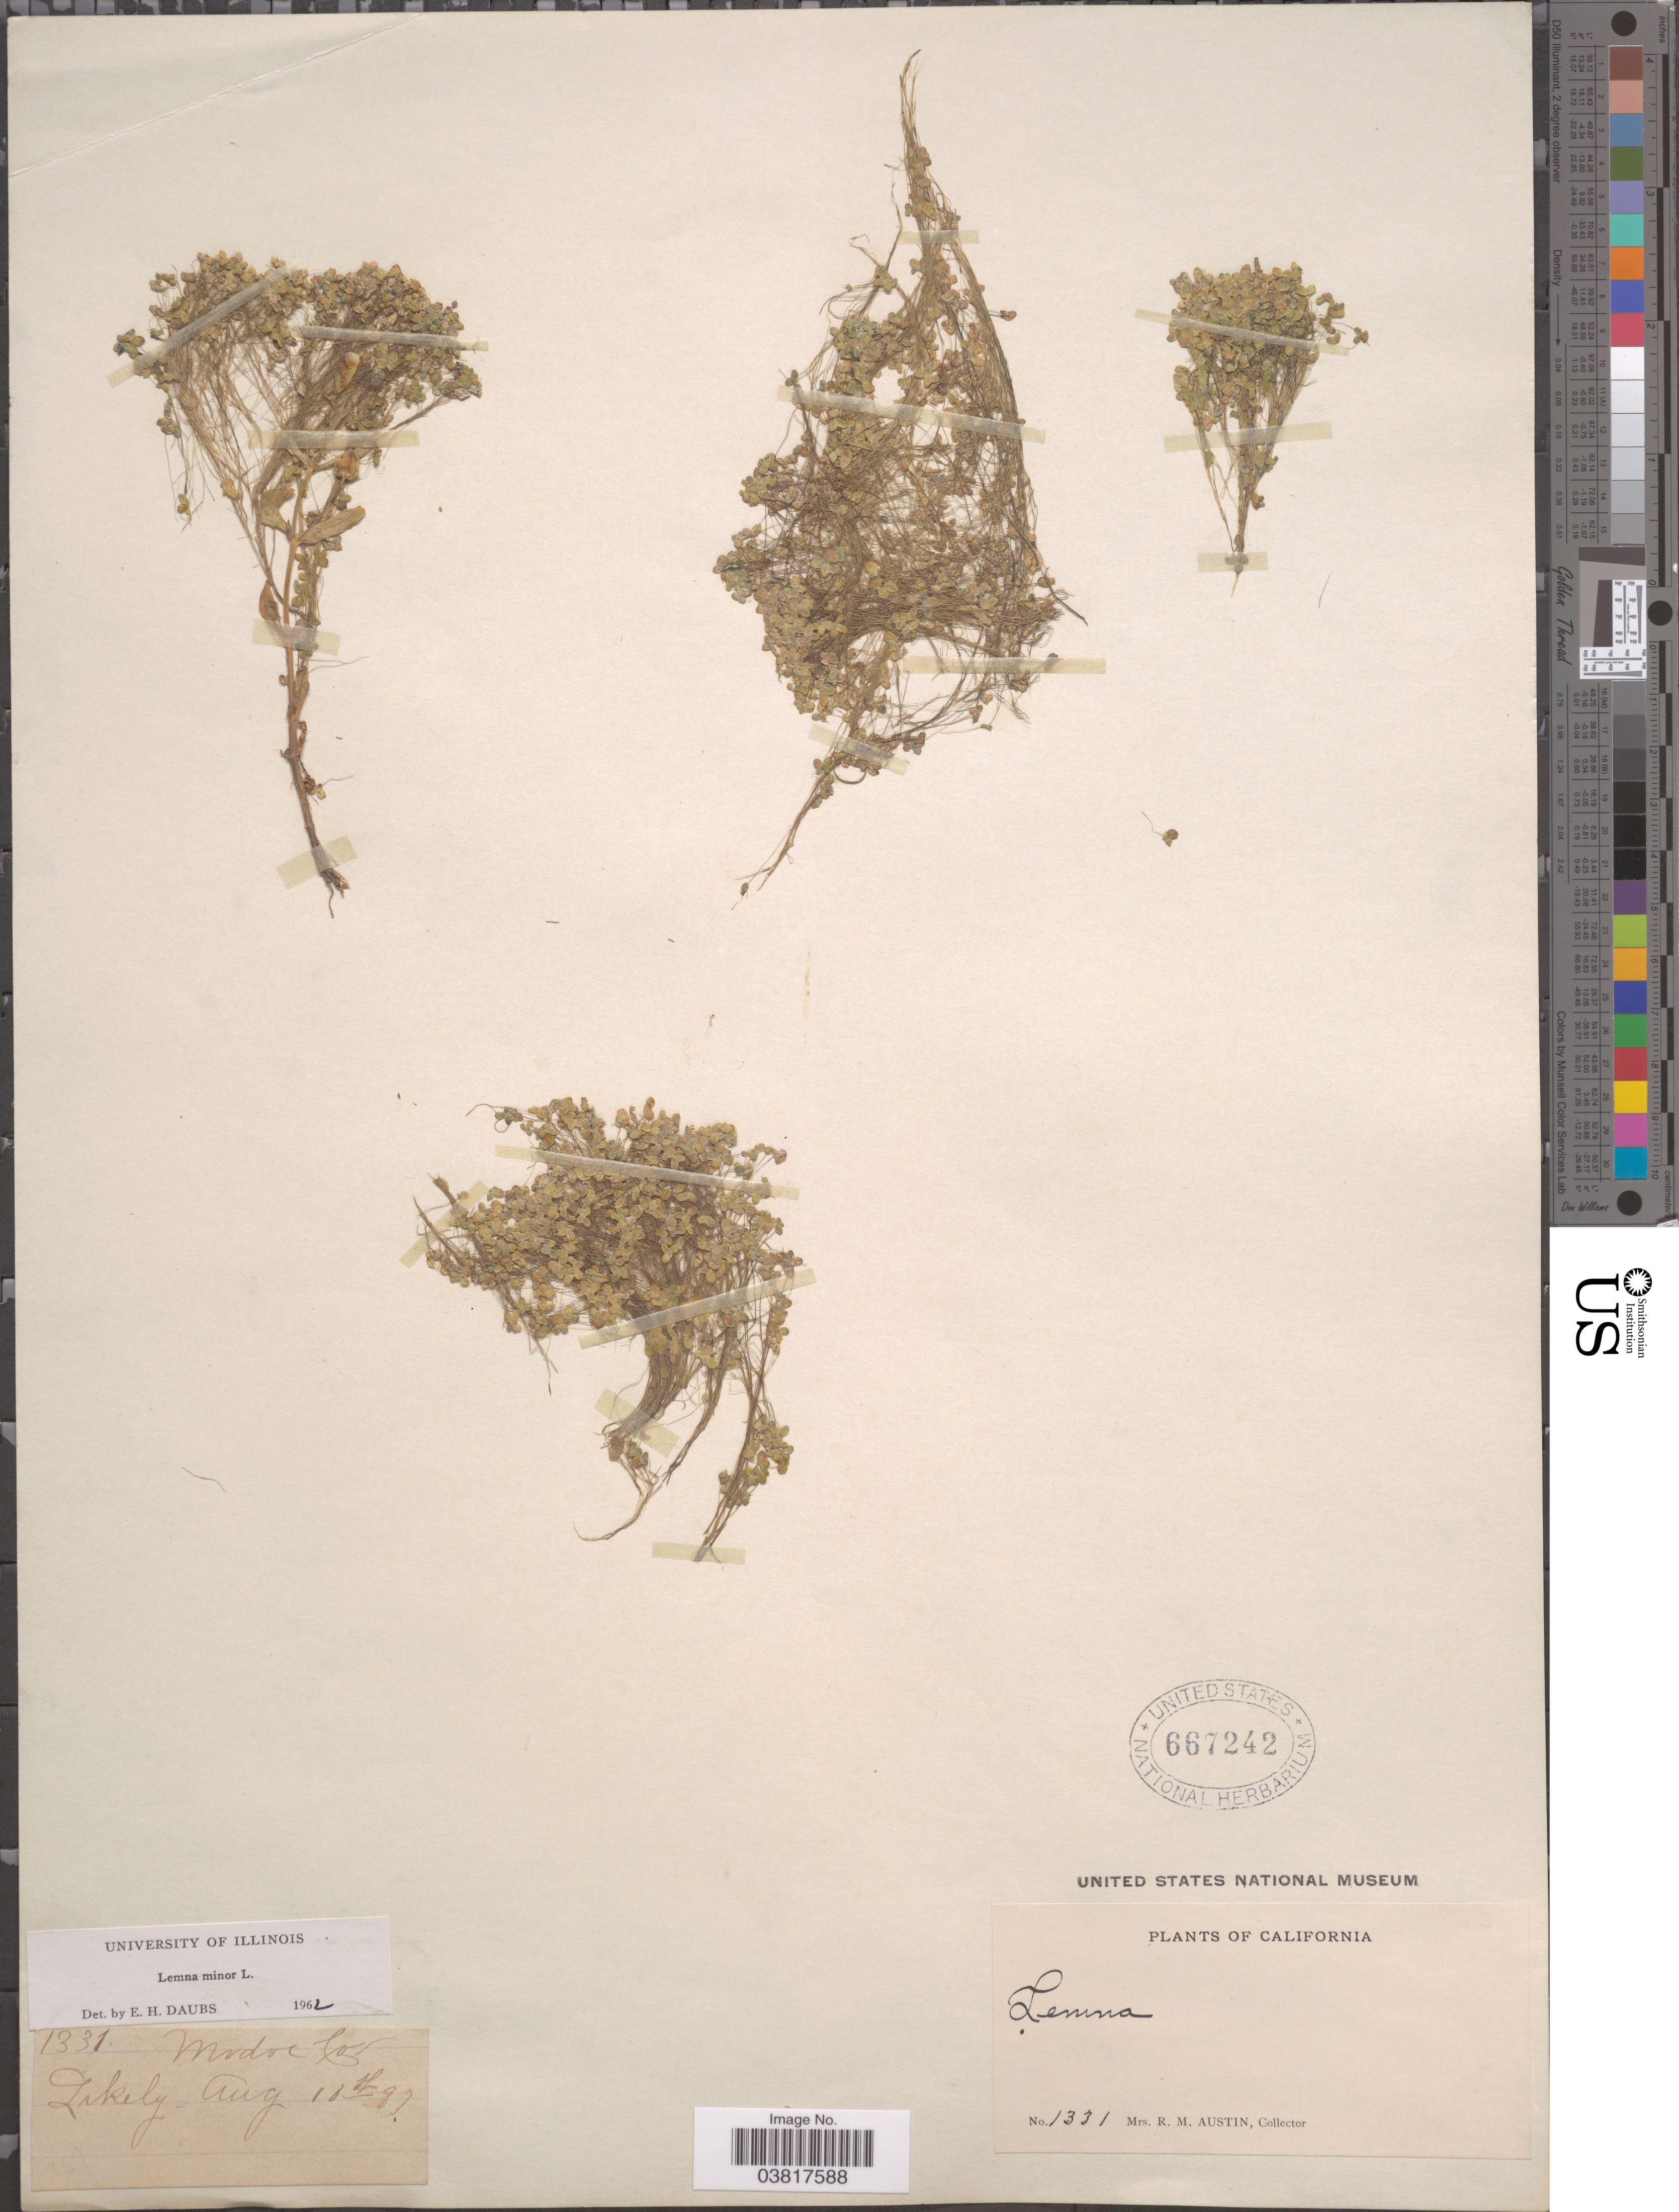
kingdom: Plantae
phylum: Tracheophyta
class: Liliopsida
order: Alismatales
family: Araceae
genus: Lemna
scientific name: Lemna minor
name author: L.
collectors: R. Austin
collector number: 1331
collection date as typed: Transcribed d/m/y: 10/8/97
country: United States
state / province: California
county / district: Modoc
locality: Modoc Co. Likely.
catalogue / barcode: US 667242